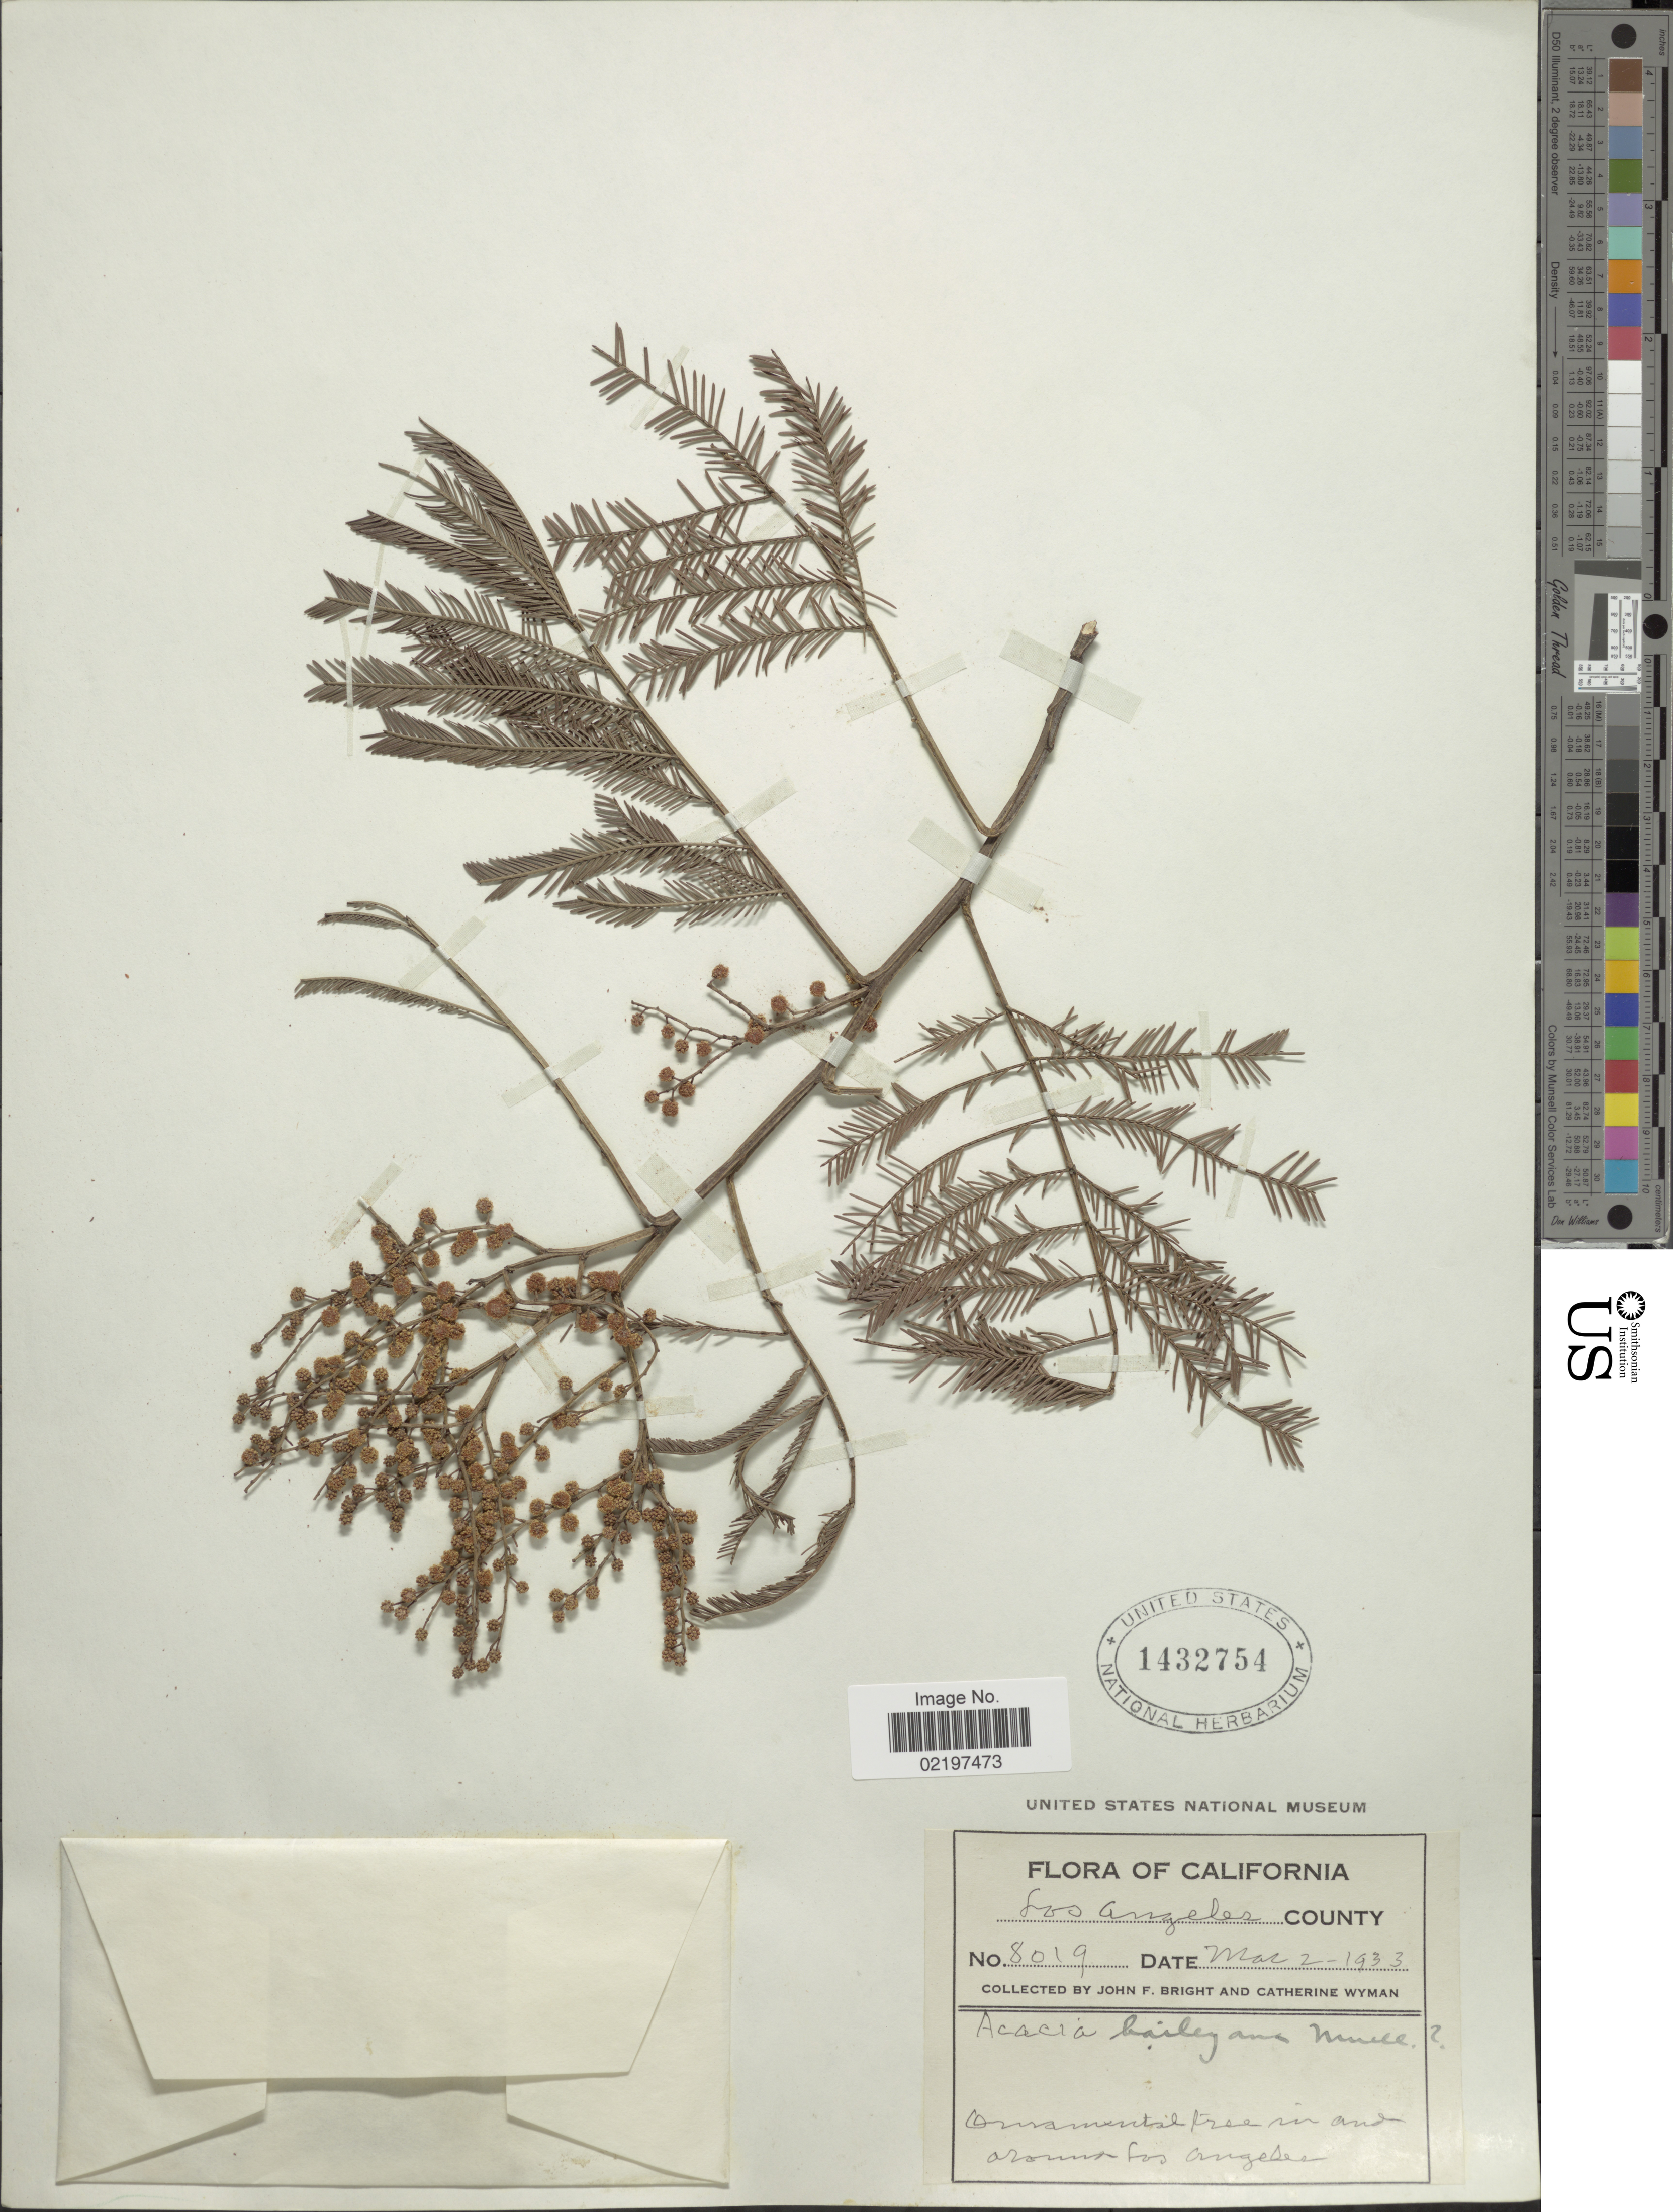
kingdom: Plantae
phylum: Tracheophyta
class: Magnoliopsida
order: Fabales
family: Fabaceae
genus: Acacia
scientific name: Acacia baileyana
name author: F. Muell.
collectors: J. Bright & C. Wyman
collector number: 8019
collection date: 1933-03-02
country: United States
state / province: California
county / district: Los Angeles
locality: In and around Los Angeles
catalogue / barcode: US 1432754